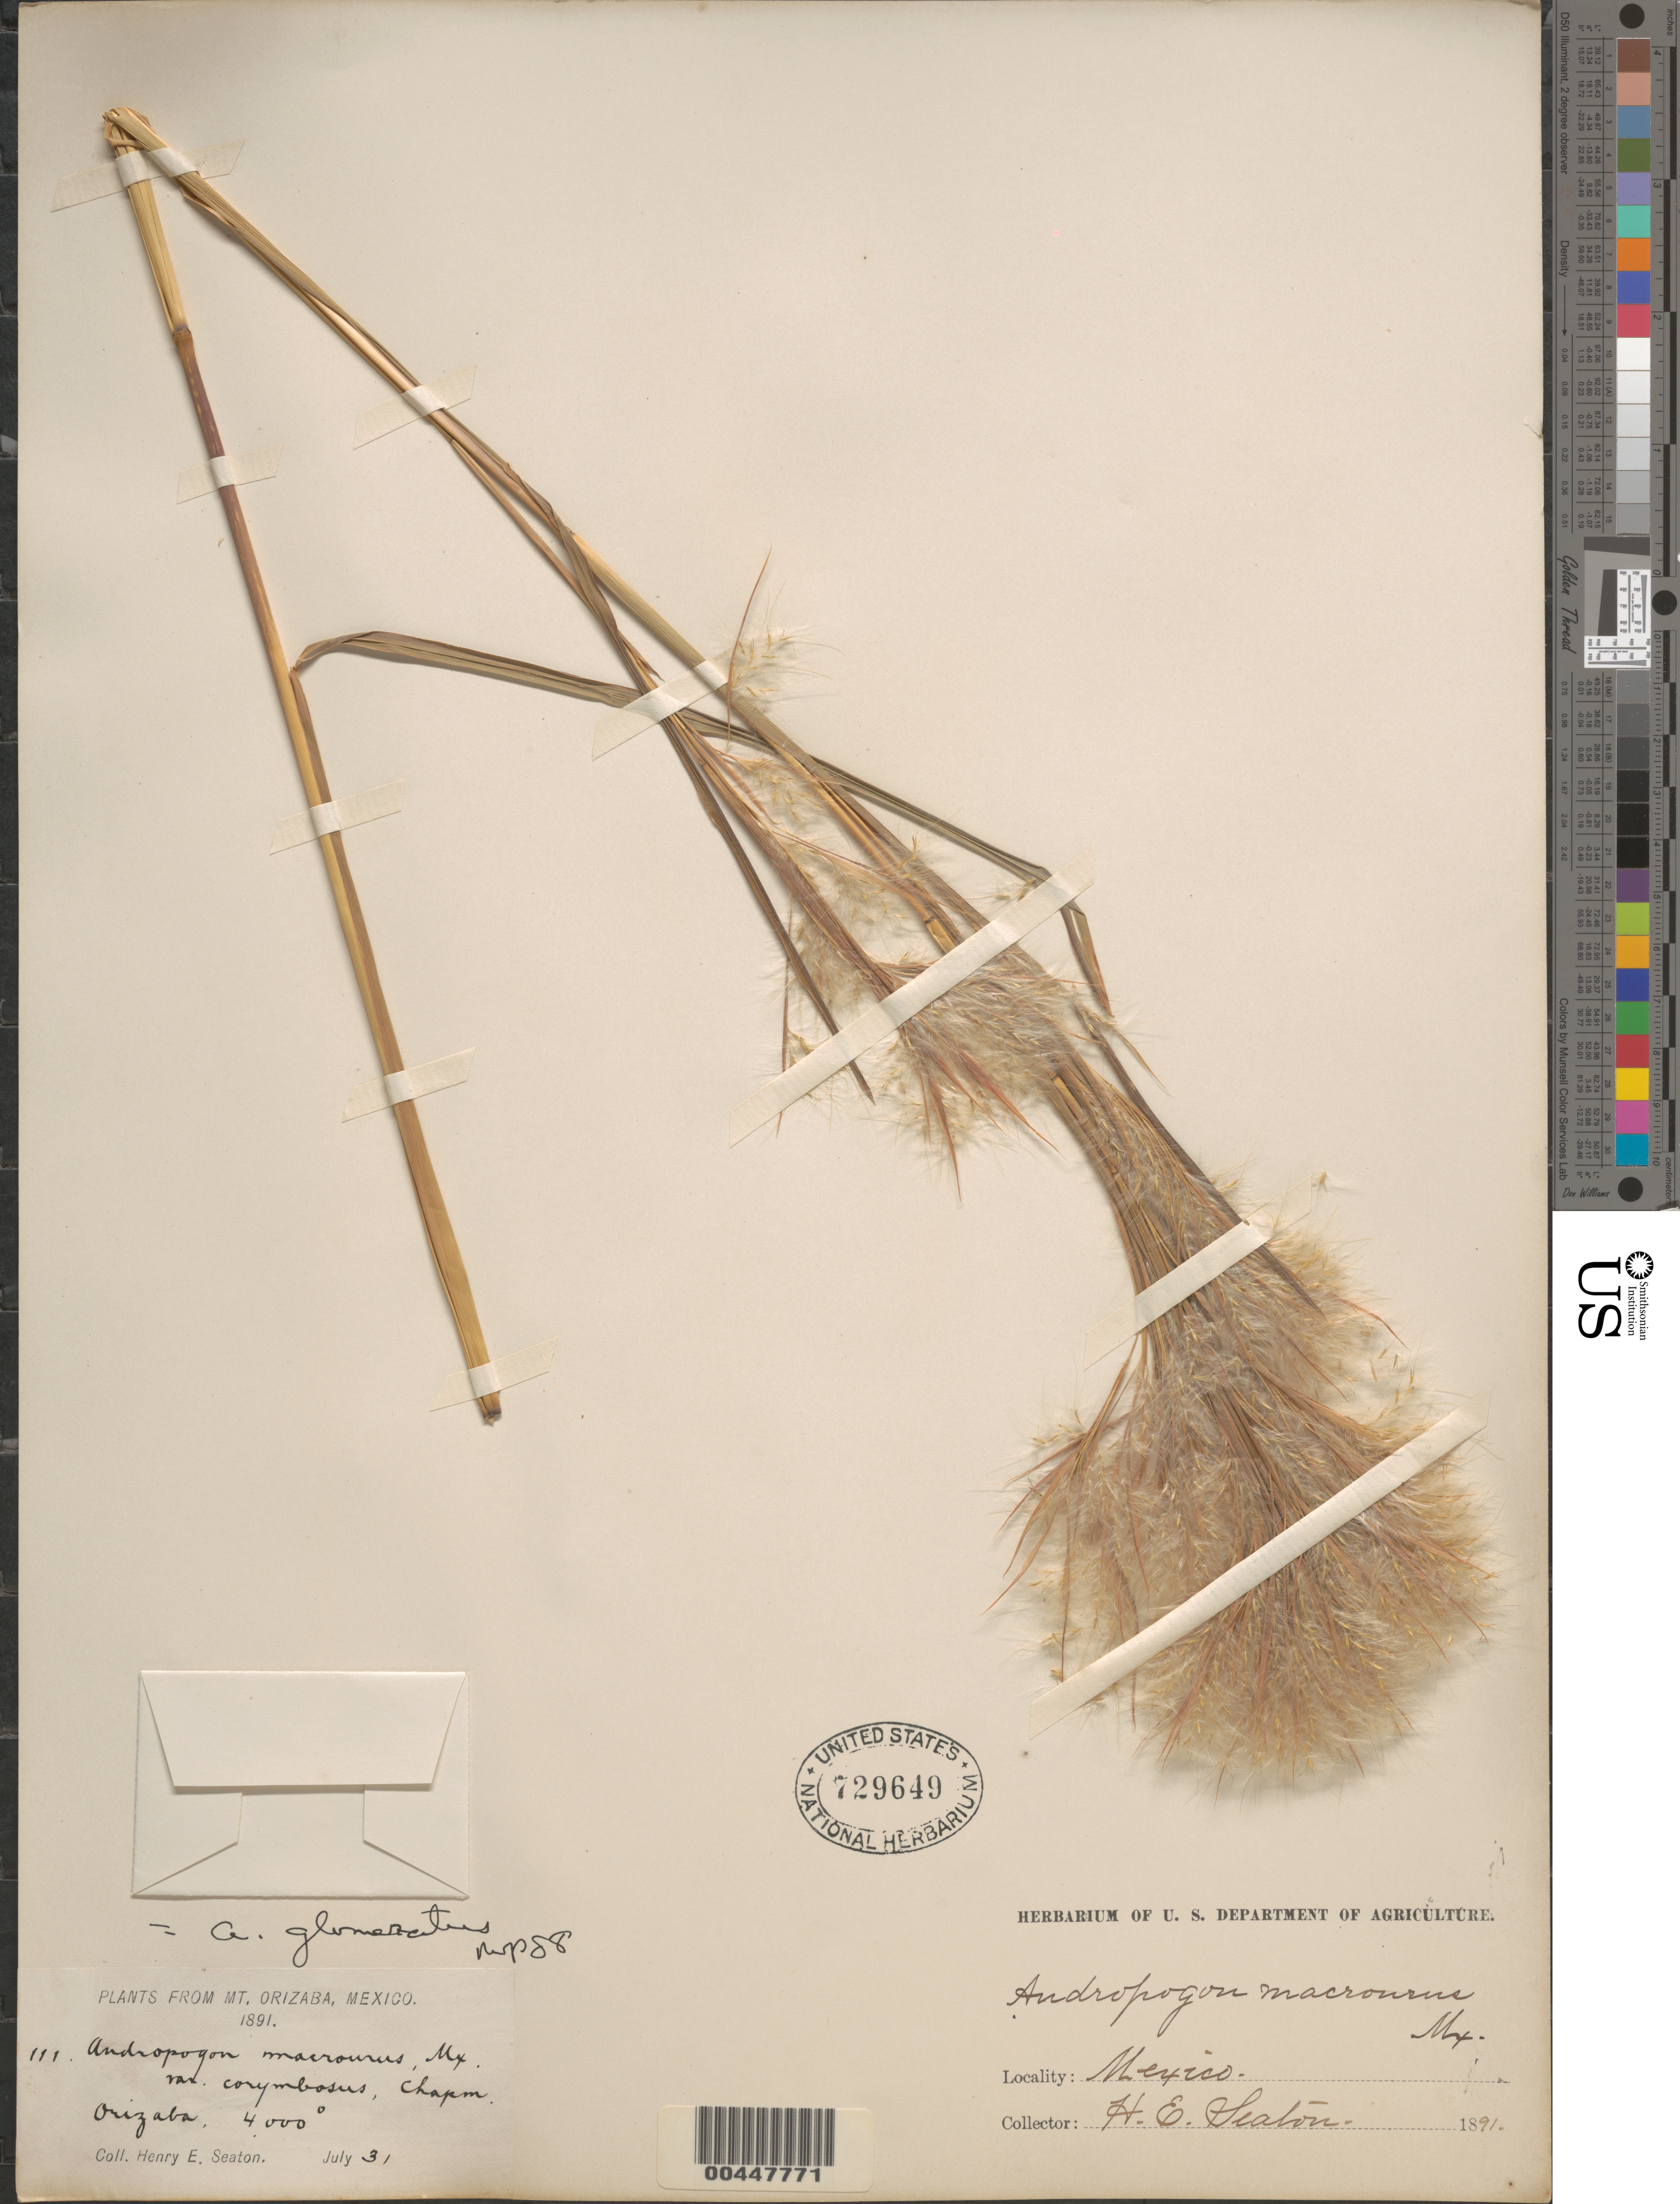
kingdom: Plantae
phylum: Tracheophyta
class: Liliopsida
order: Poales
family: Poaceae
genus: Andropogon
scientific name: Andropogon glomeratus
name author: (Walter) Britton, Stearns & Poggenb.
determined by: Pohl, R. W.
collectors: H. E. Seaton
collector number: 111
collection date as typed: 31 Jul 1891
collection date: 1891-07-31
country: Mexico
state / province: Veracruz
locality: Mt Orizaba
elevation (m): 1219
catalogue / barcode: US 729649